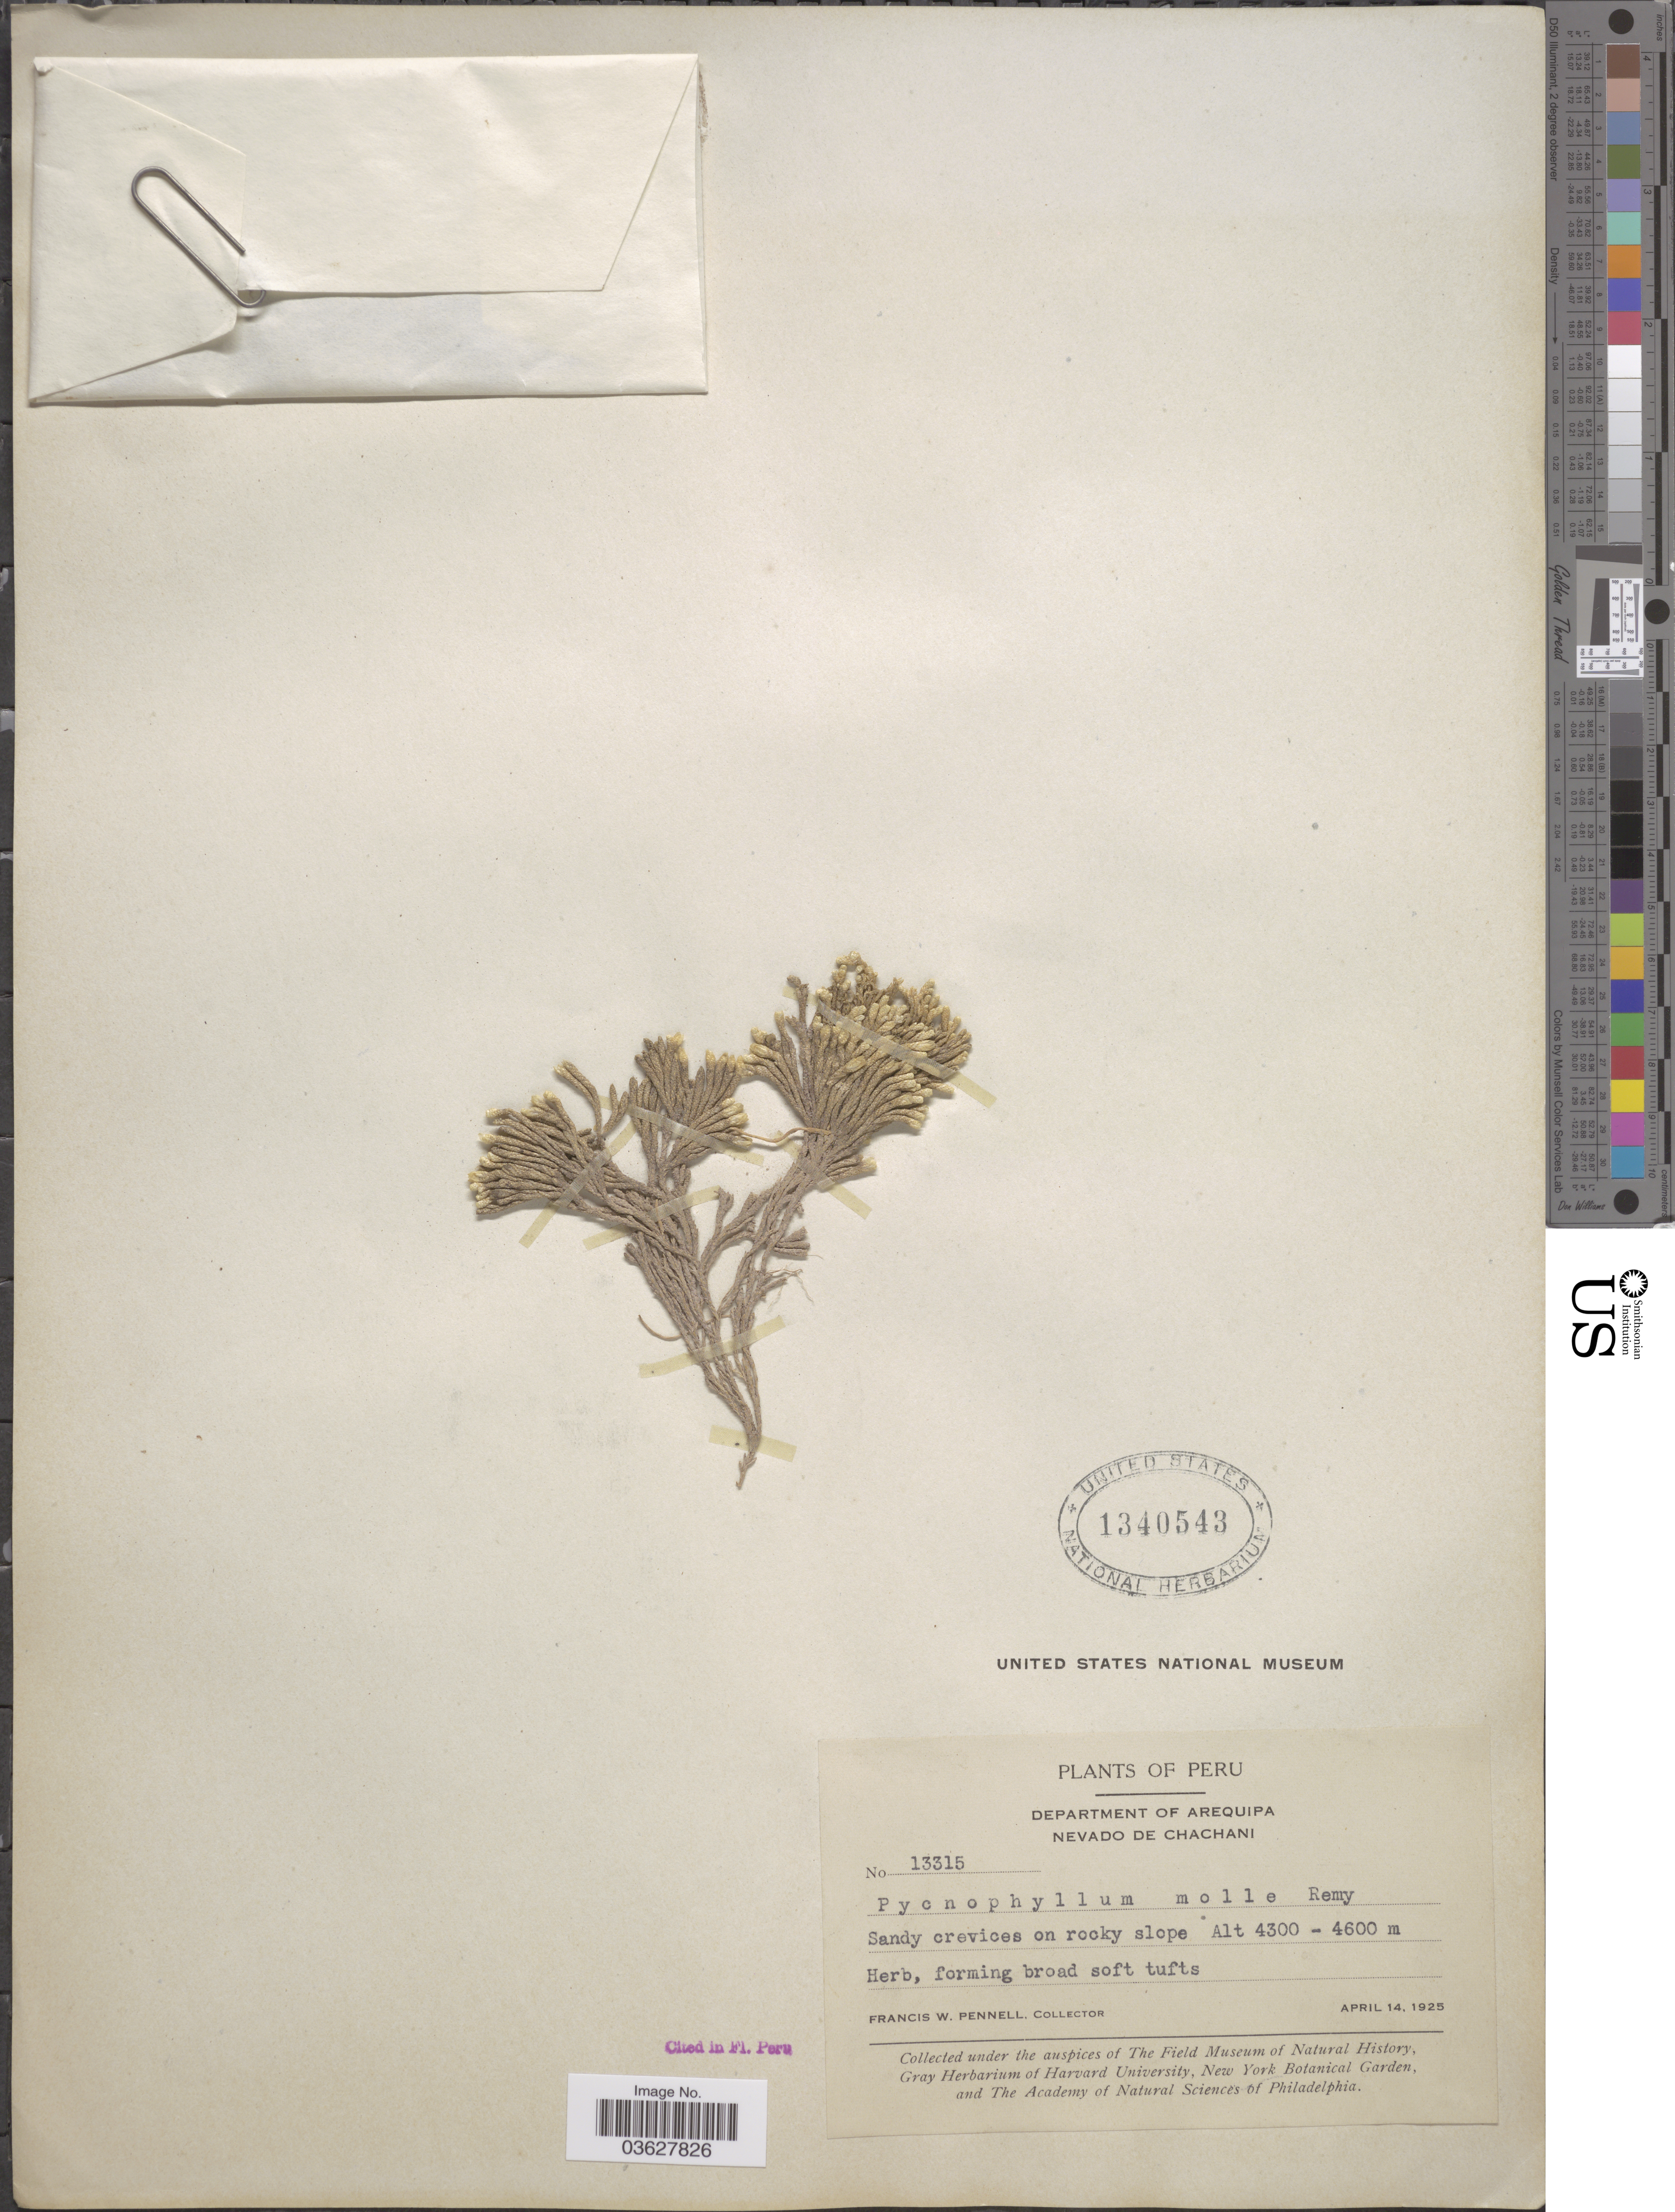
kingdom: Plantae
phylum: Tracheophyta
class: Magnoliopsida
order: Caryophyllales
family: Caryophyllaceae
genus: Pycnophyllum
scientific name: Pycnophyllum molle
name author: J. Rémy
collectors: F. W. Pennell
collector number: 13315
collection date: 1925-04-14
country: Peru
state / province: Arequipa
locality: Department of Arequipa. Nevado de Chachani.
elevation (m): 4300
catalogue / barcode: US 1340543